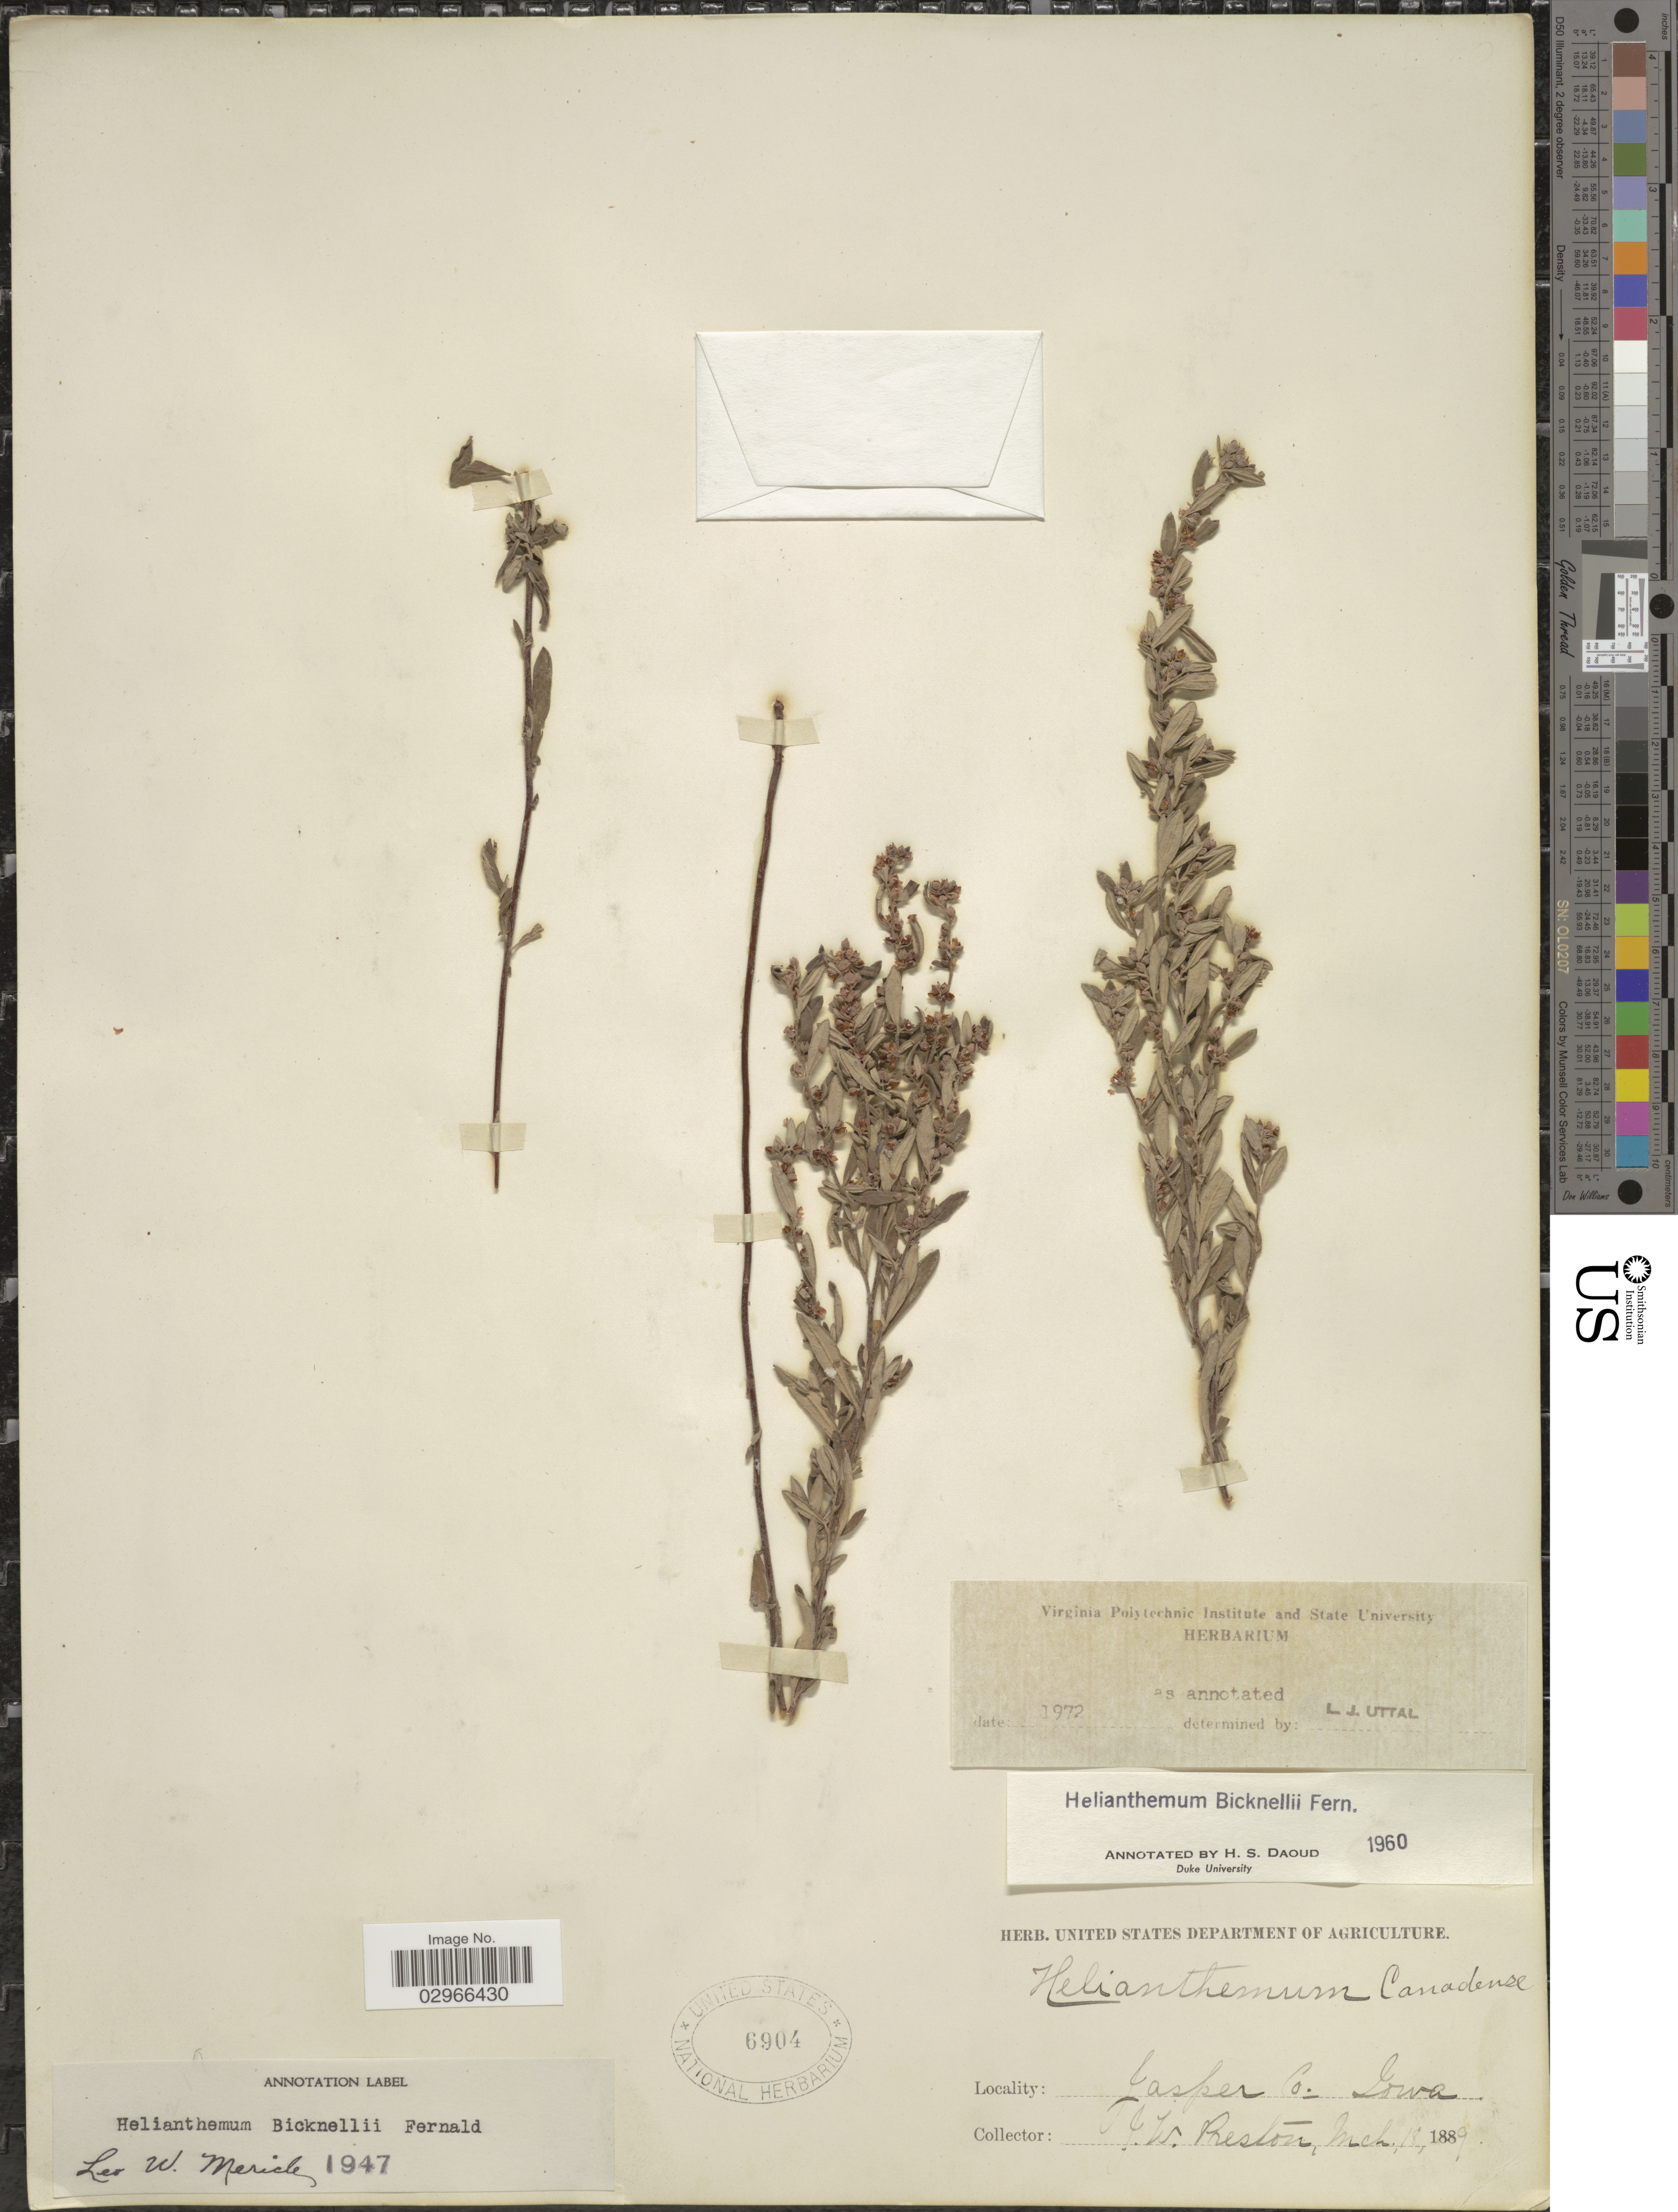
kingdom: Plantae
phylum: Tracheophyta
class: Magnoliopsida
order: Malvales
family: Cistaceae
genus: Helianthemum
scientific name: Helianthemum bicknellii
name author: Fernald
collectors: J. Preston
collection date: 1889-03-18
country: United States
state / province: Iowa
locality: Jasper Co.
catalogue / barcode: US 6904